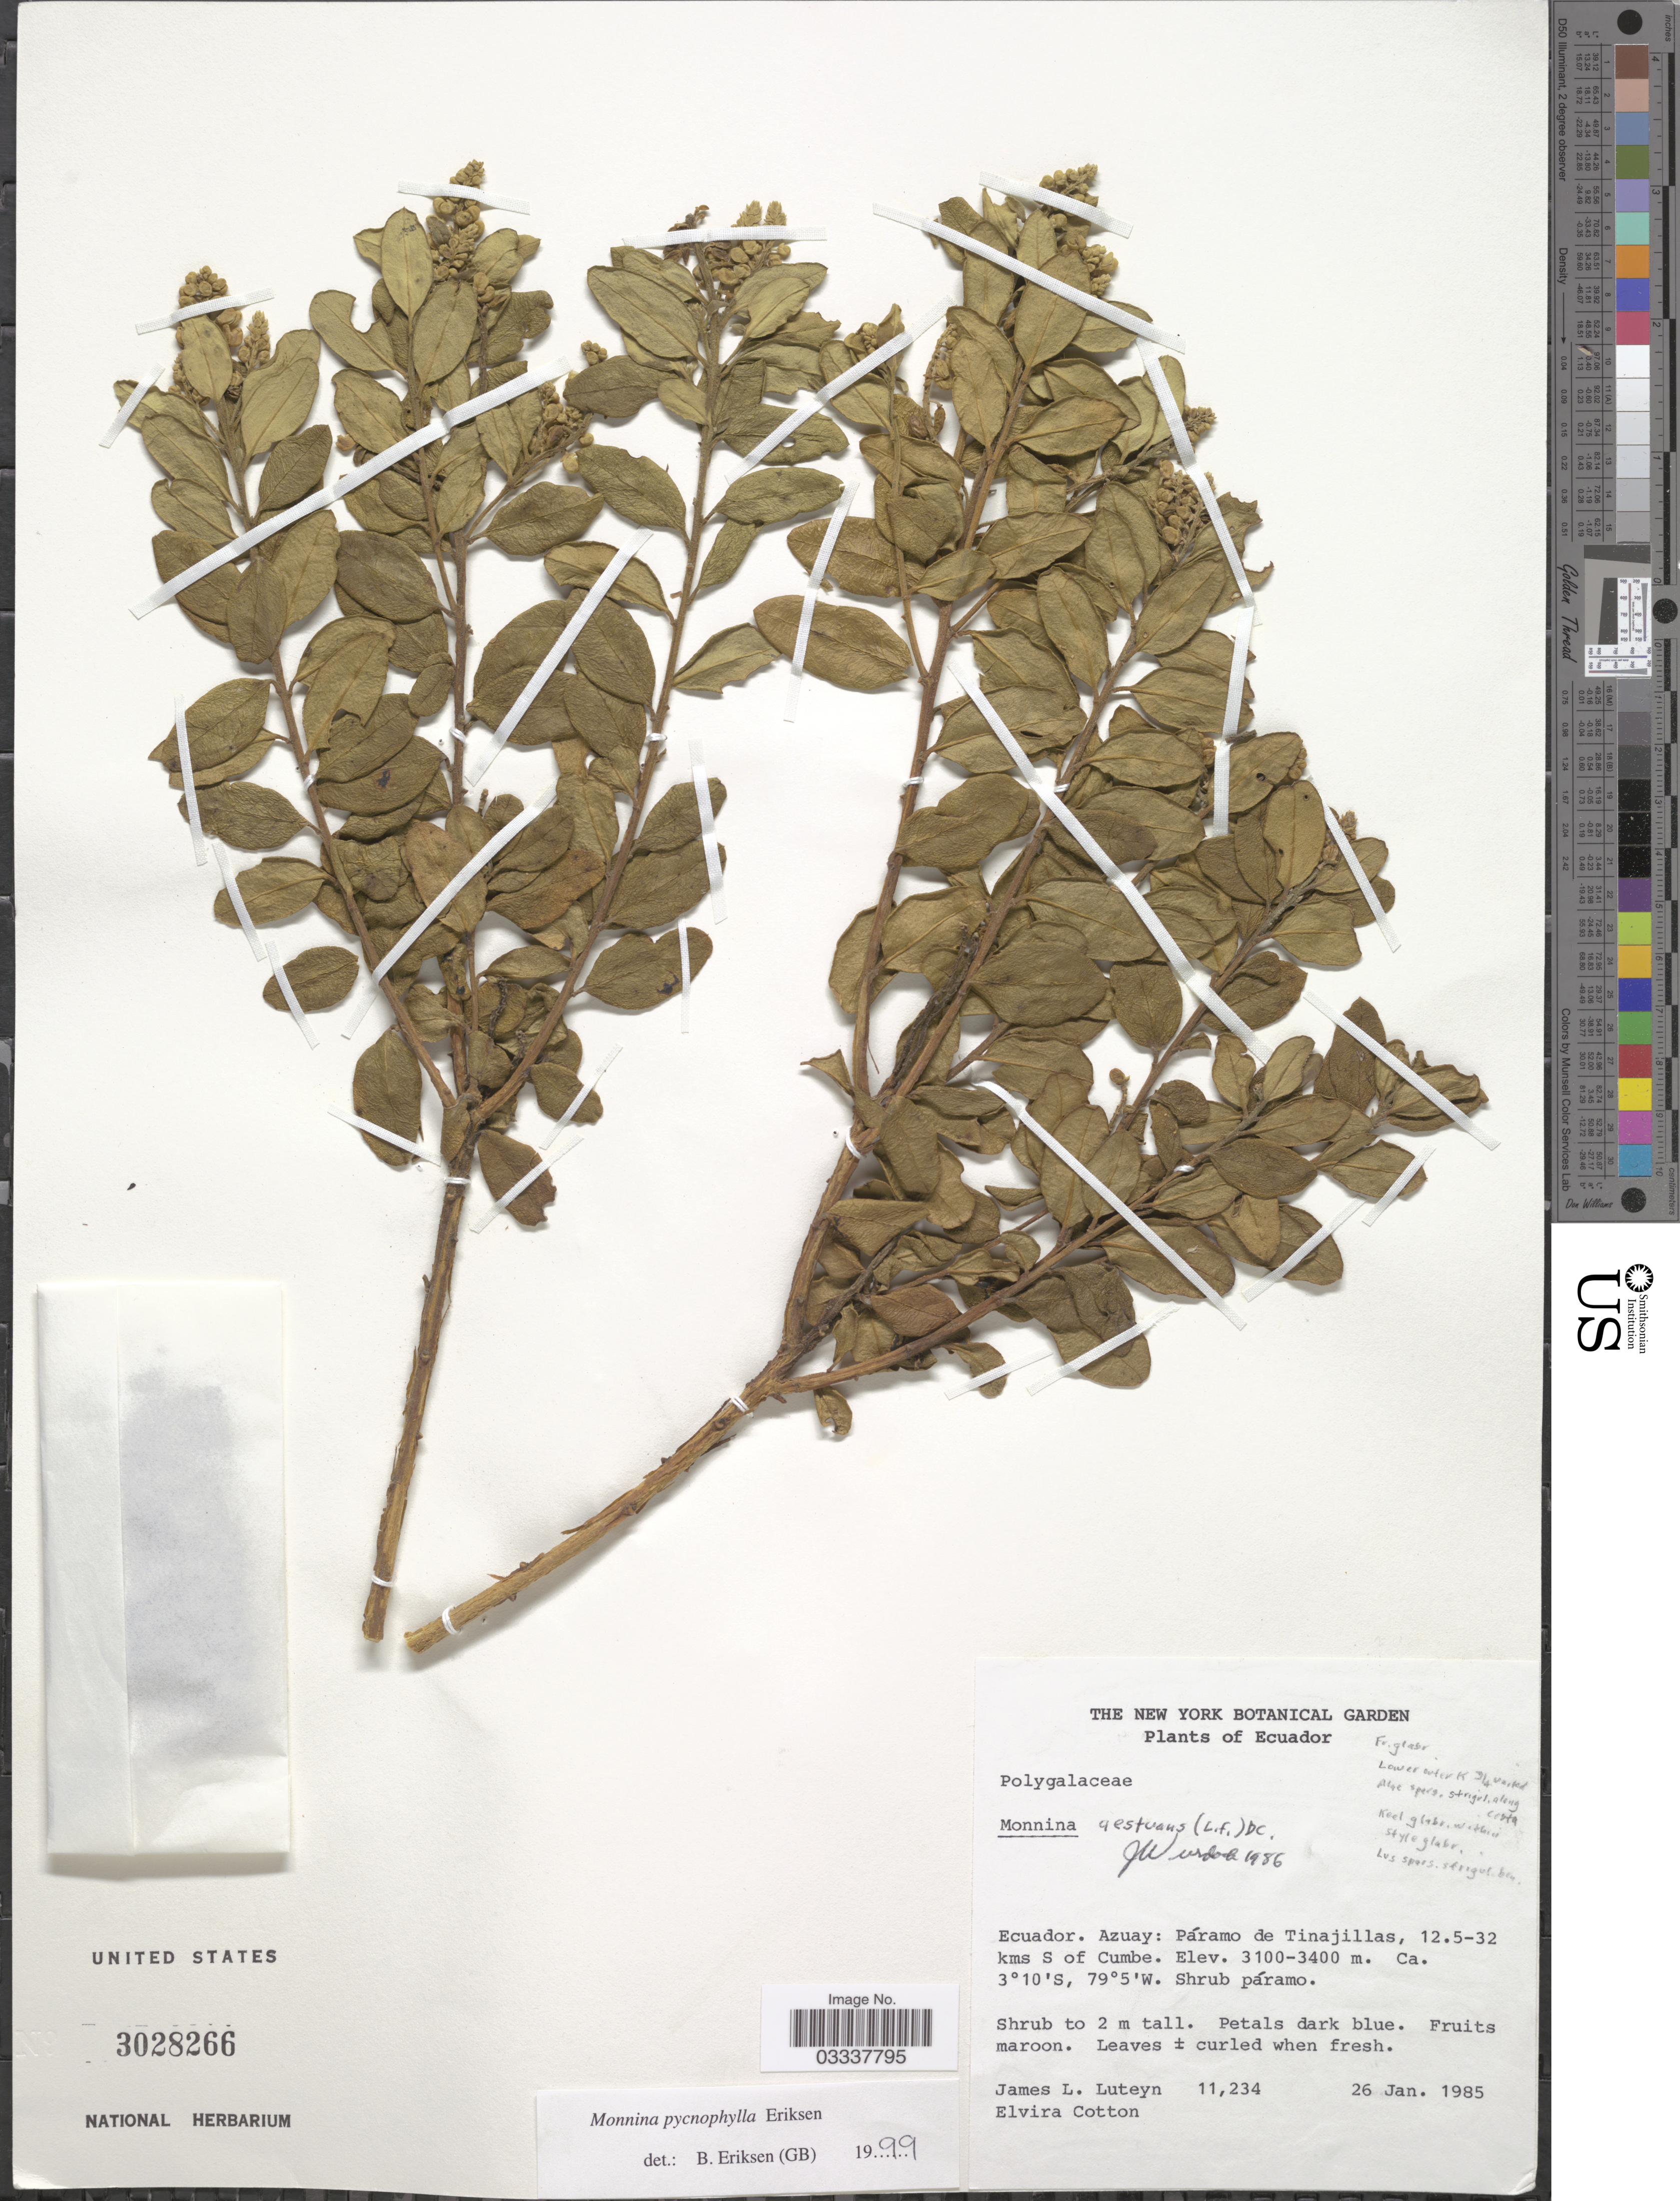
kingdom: Plantae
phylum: Tracheophyta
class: Magnoliopsida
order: Fabales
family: Polygalaceae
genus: Monnina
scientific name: Monnina pycnophylla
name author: B. Eriksen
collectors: J. Luteyn & E. Cotton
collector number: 11234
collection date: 1985-01-26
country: Ecuador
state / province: Azuay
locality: Páramo de Tinajillas, 12.5-32 kms S of Cumbe.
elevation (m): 3100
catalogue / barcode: US 3028266